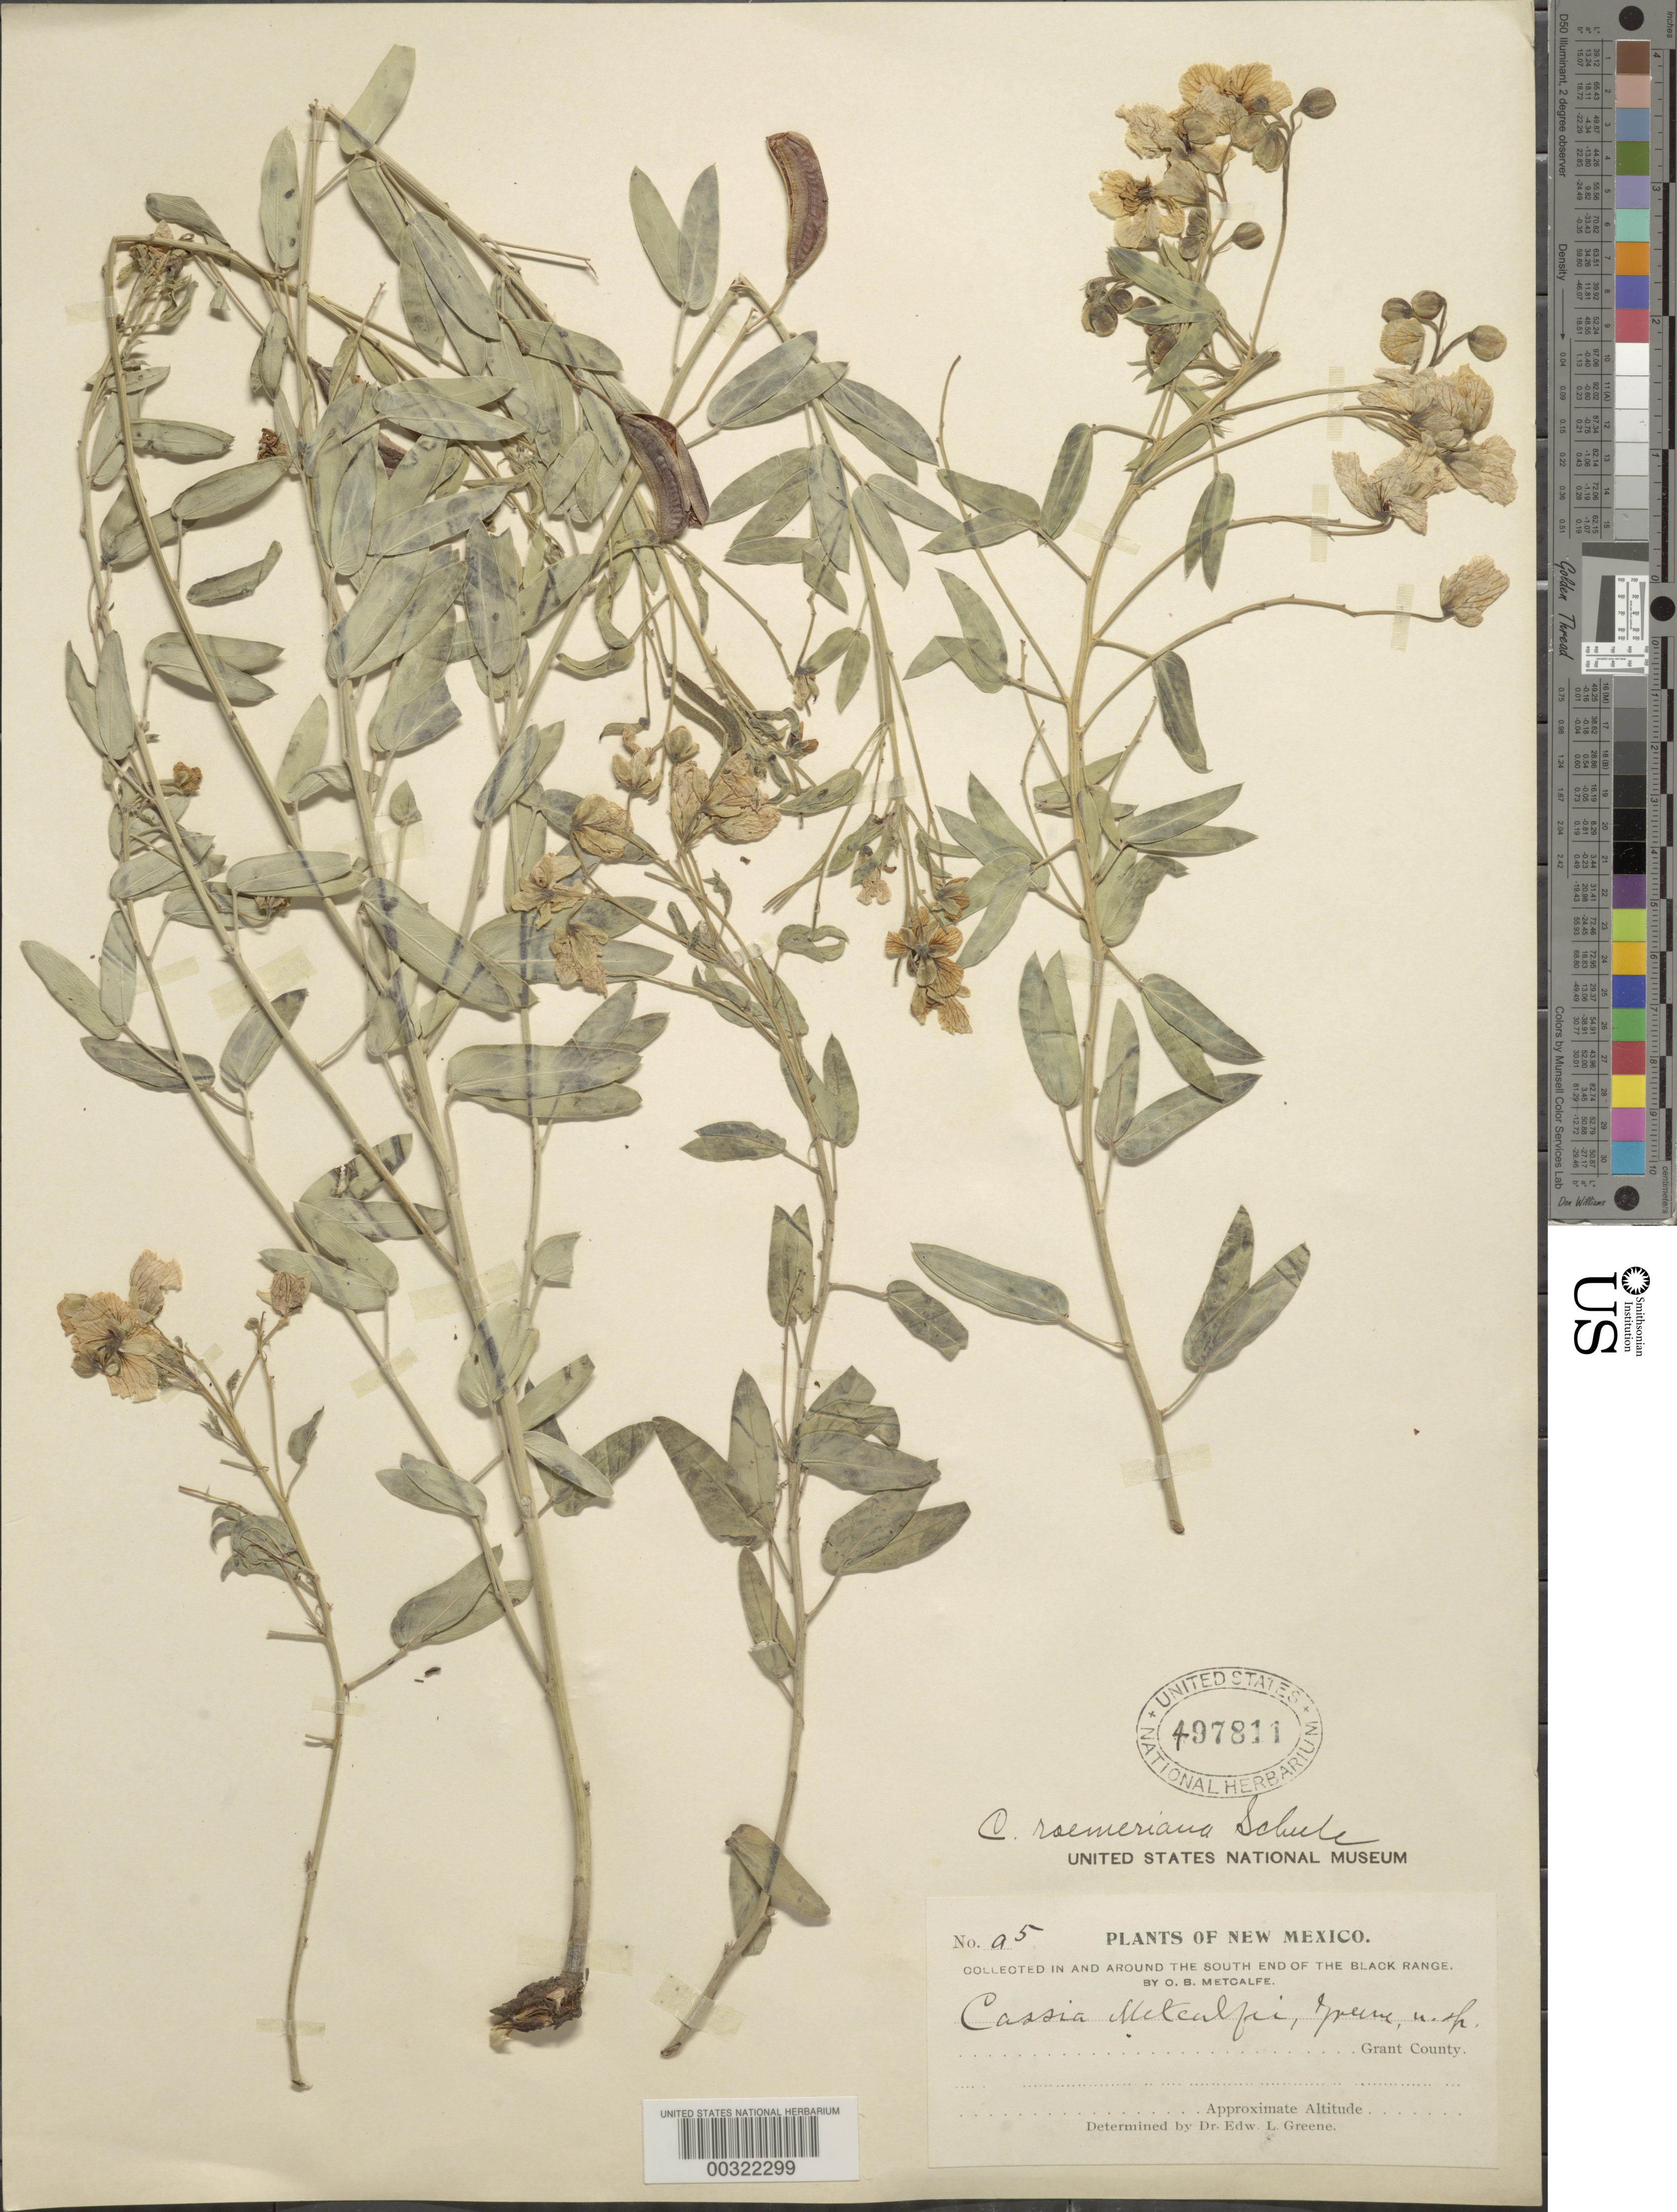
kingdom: Plantae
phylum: Tracheophyta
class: Magnoliopsida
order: Fabales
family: Fabaceae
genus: Senna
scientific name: Senna roemeriana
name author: (Scheele) H.S. Irwin & Barneby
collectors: O. B. Metcalfe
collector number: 95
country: United States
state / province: New Mexico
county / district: Grant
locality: In and around the s end of the black range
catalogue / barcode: US 497811